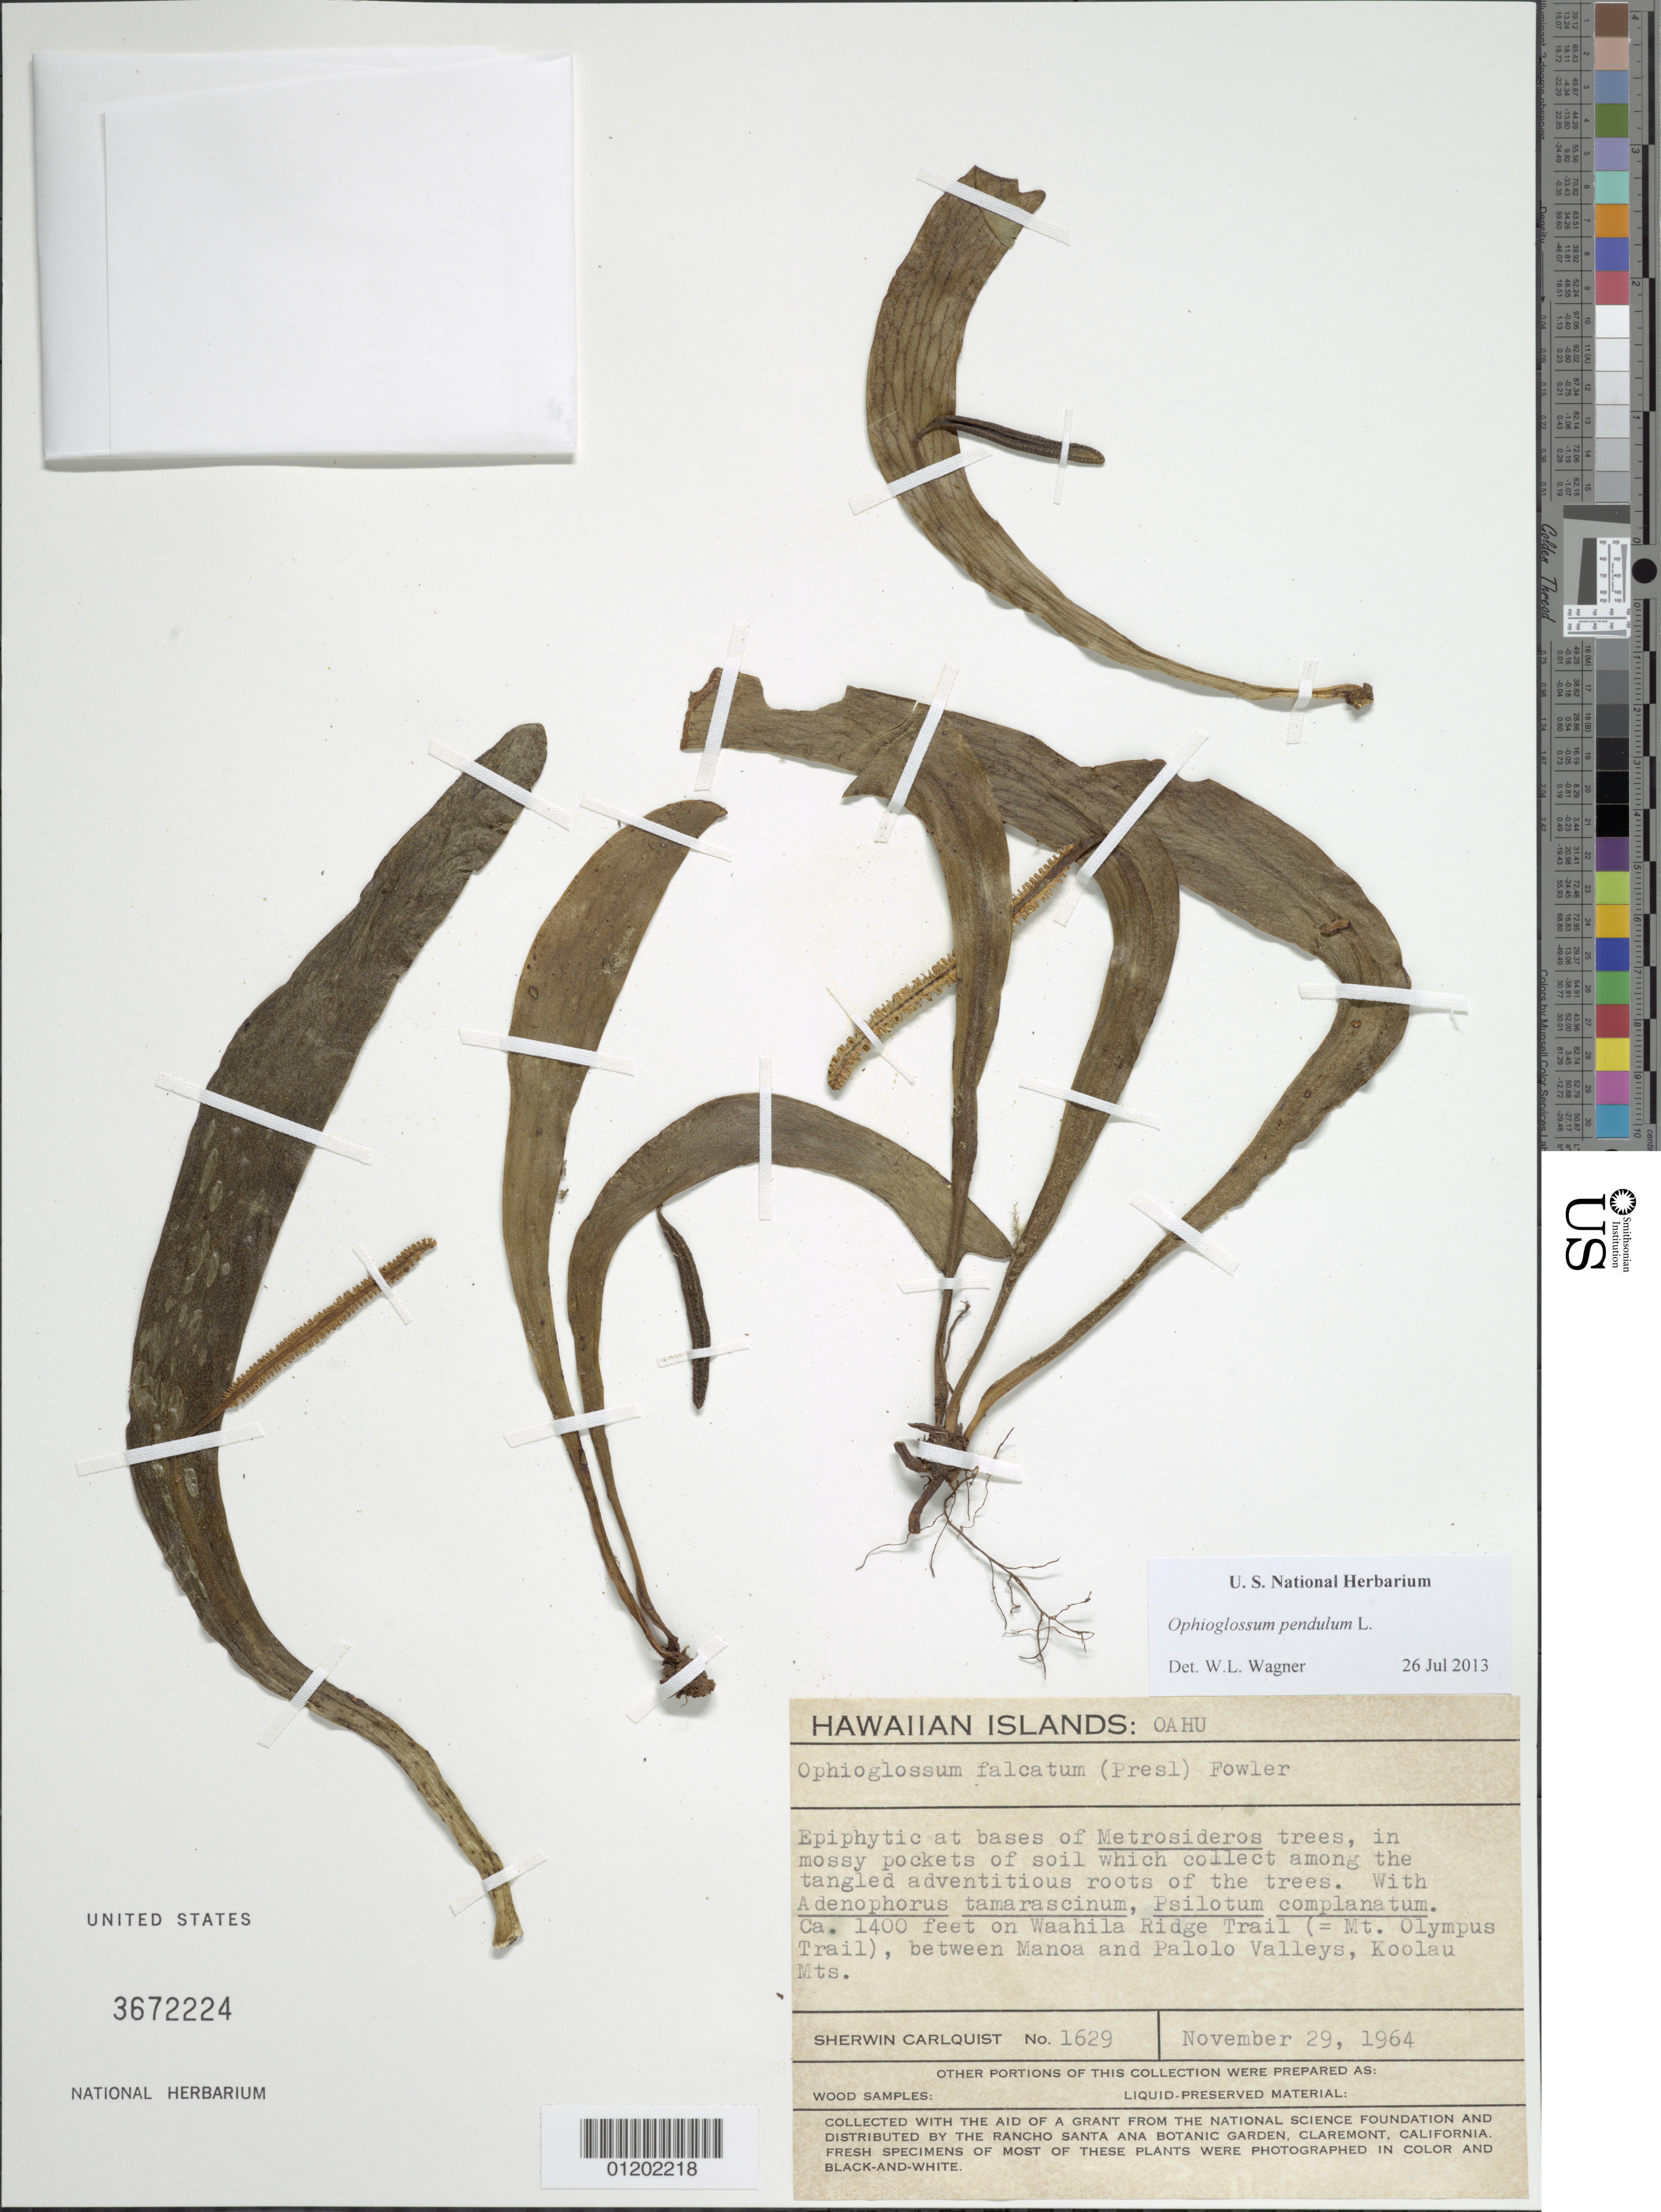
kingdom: Plantae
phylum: Tracheophyta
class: Polypodiopsida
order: Ophioglossales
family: Ophioglossaceae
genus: Ophioderma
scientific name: Ophioderma pendulum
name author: (L.) C. Presl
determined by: Wagner, W. L., (BOT), Smithsonian Institution - National Museum of Natural History (UNITED STATES)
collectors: S. Carlquist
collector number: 1629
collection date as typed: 29 Nov 1964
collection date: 1964-11-29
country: United States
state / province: Hawaii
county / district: Honolulu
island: Oahu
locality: Along Waahila Ridge Trail (Mount Olympus Trail), between Manoa and Palolo Valleys, Koolau Mountains, near top of ridge.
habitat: In mossy pockets of soil which collect among the tangled adventitious roots of Metrosideros trees.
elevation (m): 396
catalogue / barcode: US 3672224